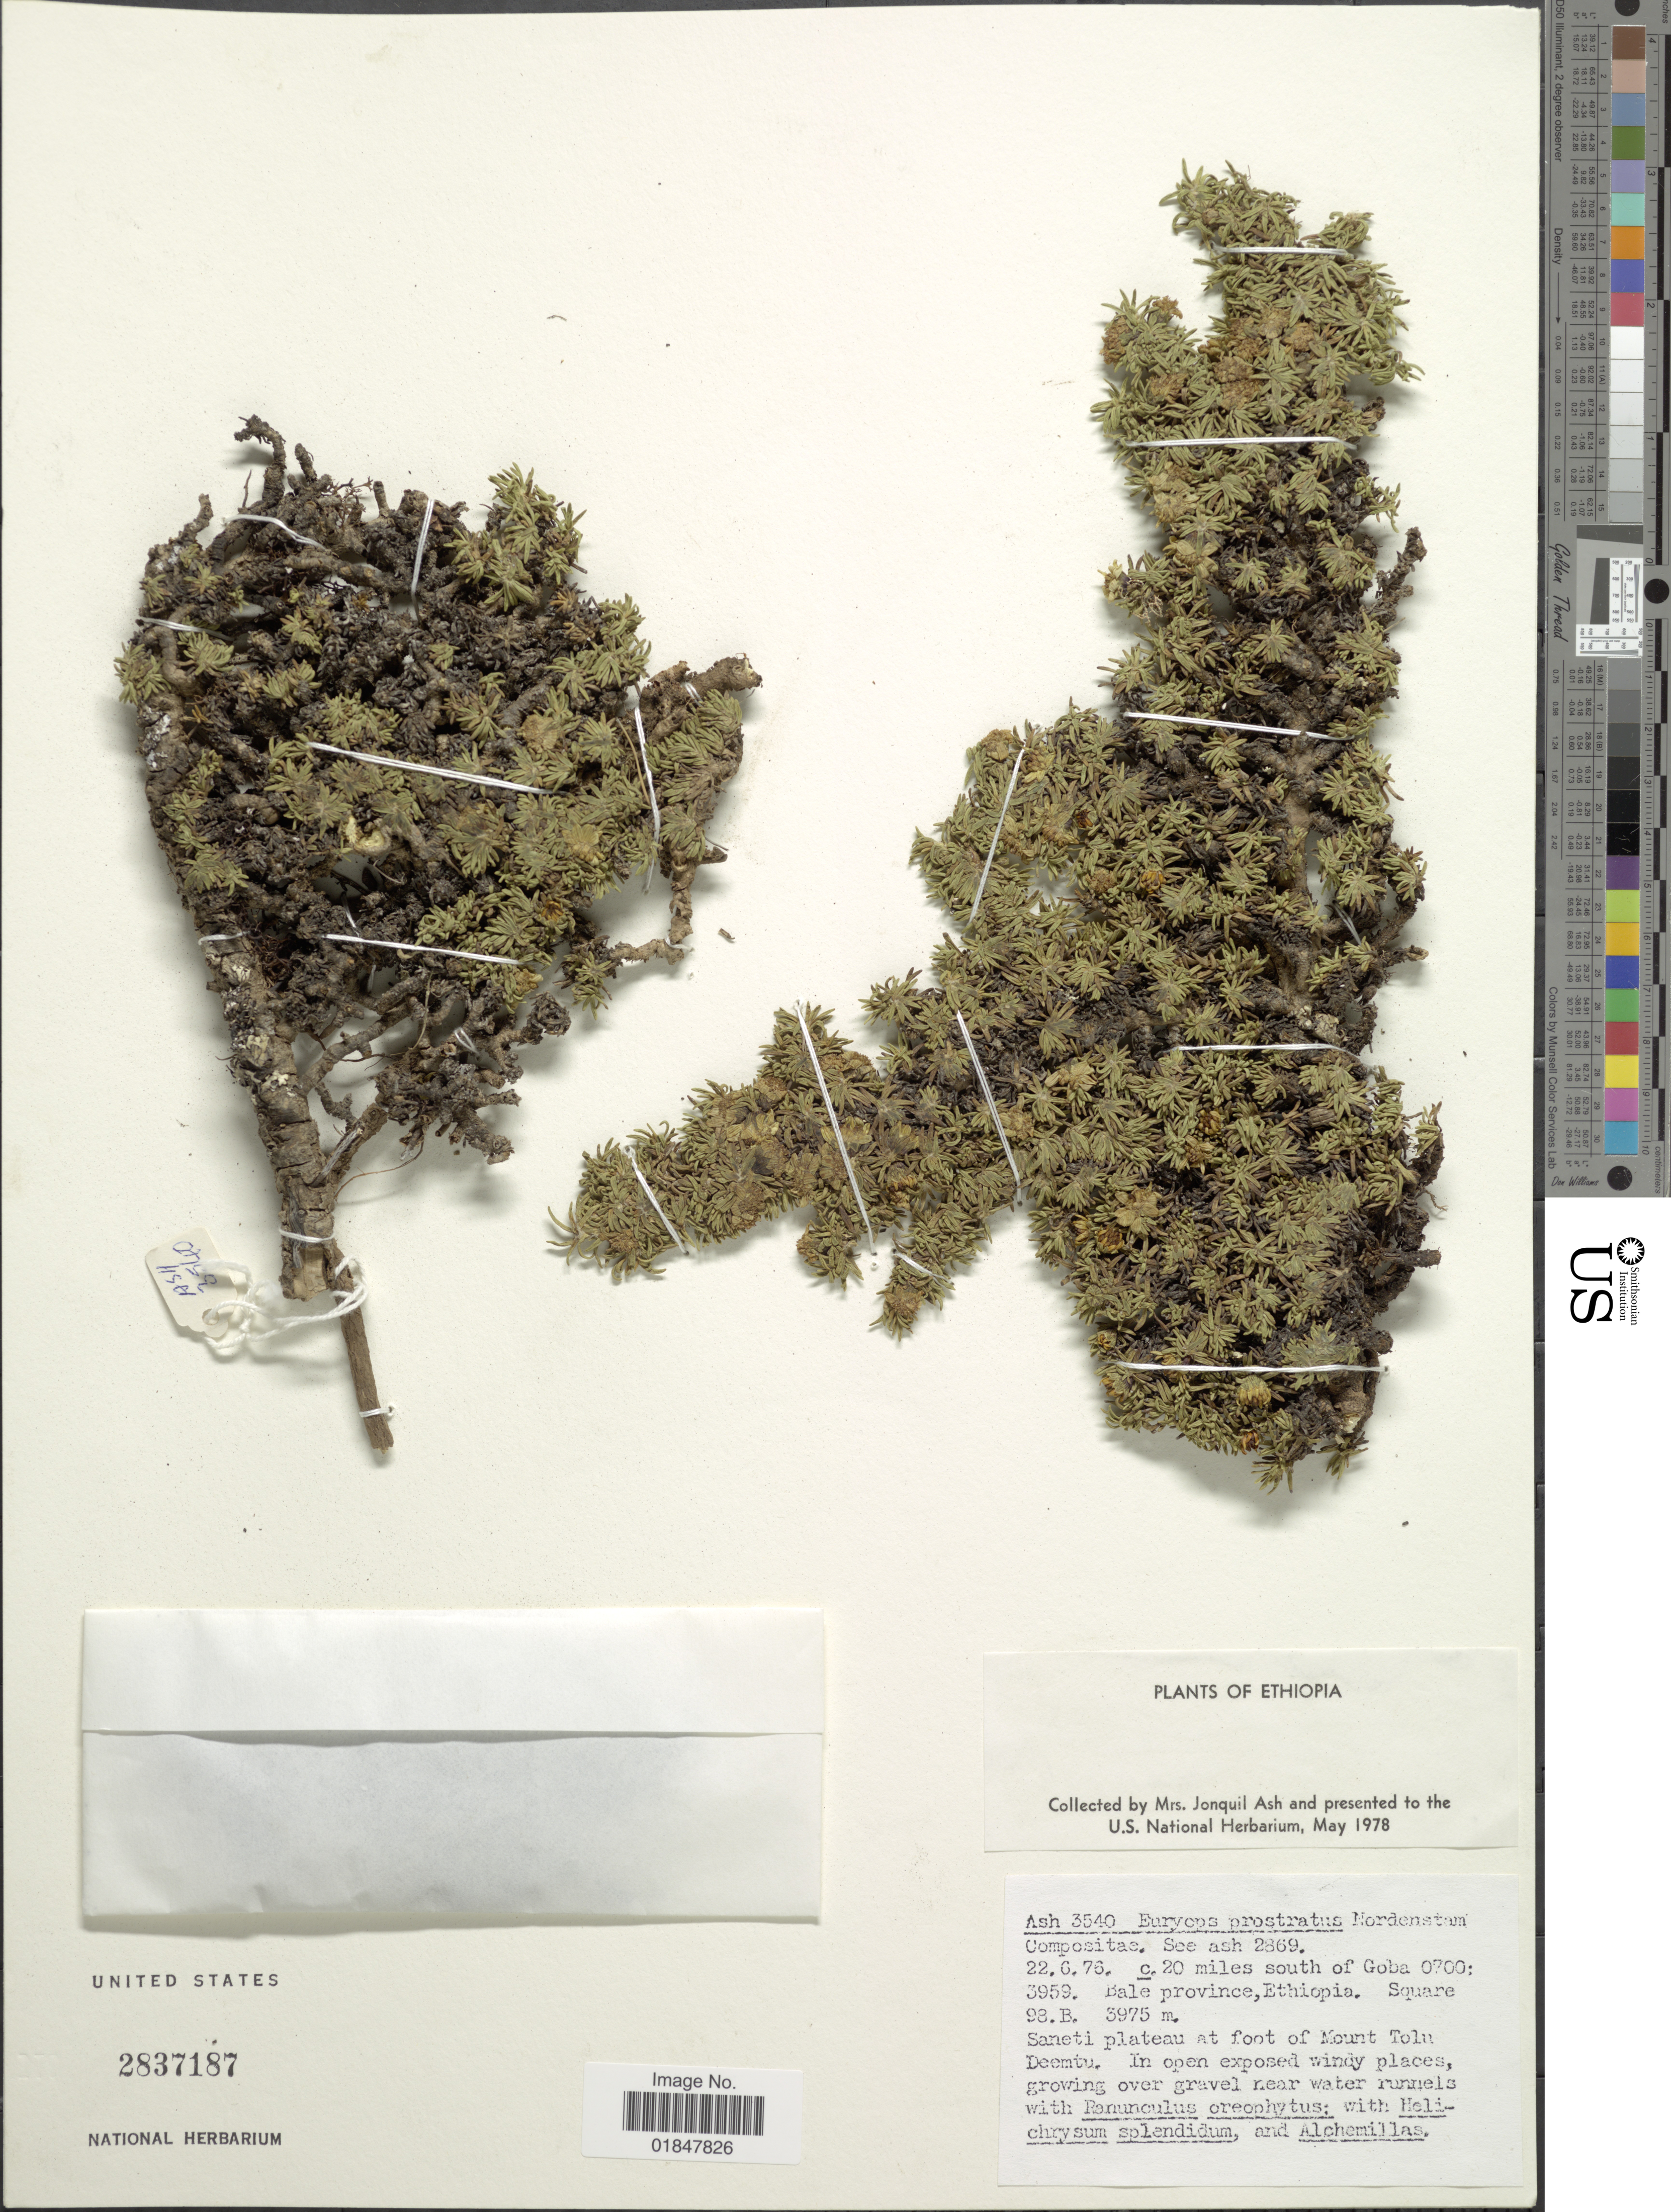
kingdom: Plantae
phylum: Tracheophyta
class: Magnoliopsida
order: Asterales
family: Asteraceae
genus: Euryops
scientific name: Euryops prostratus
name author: B. Nord.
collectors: J. Ash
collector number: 3540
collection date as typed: Transcribed d/m/y: 22/6/76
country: Ethiopia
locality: C. 20 miles south of Goba 0700:3959, Bale Province, Square 98.B.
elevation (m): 3975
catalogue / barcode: US 2837187